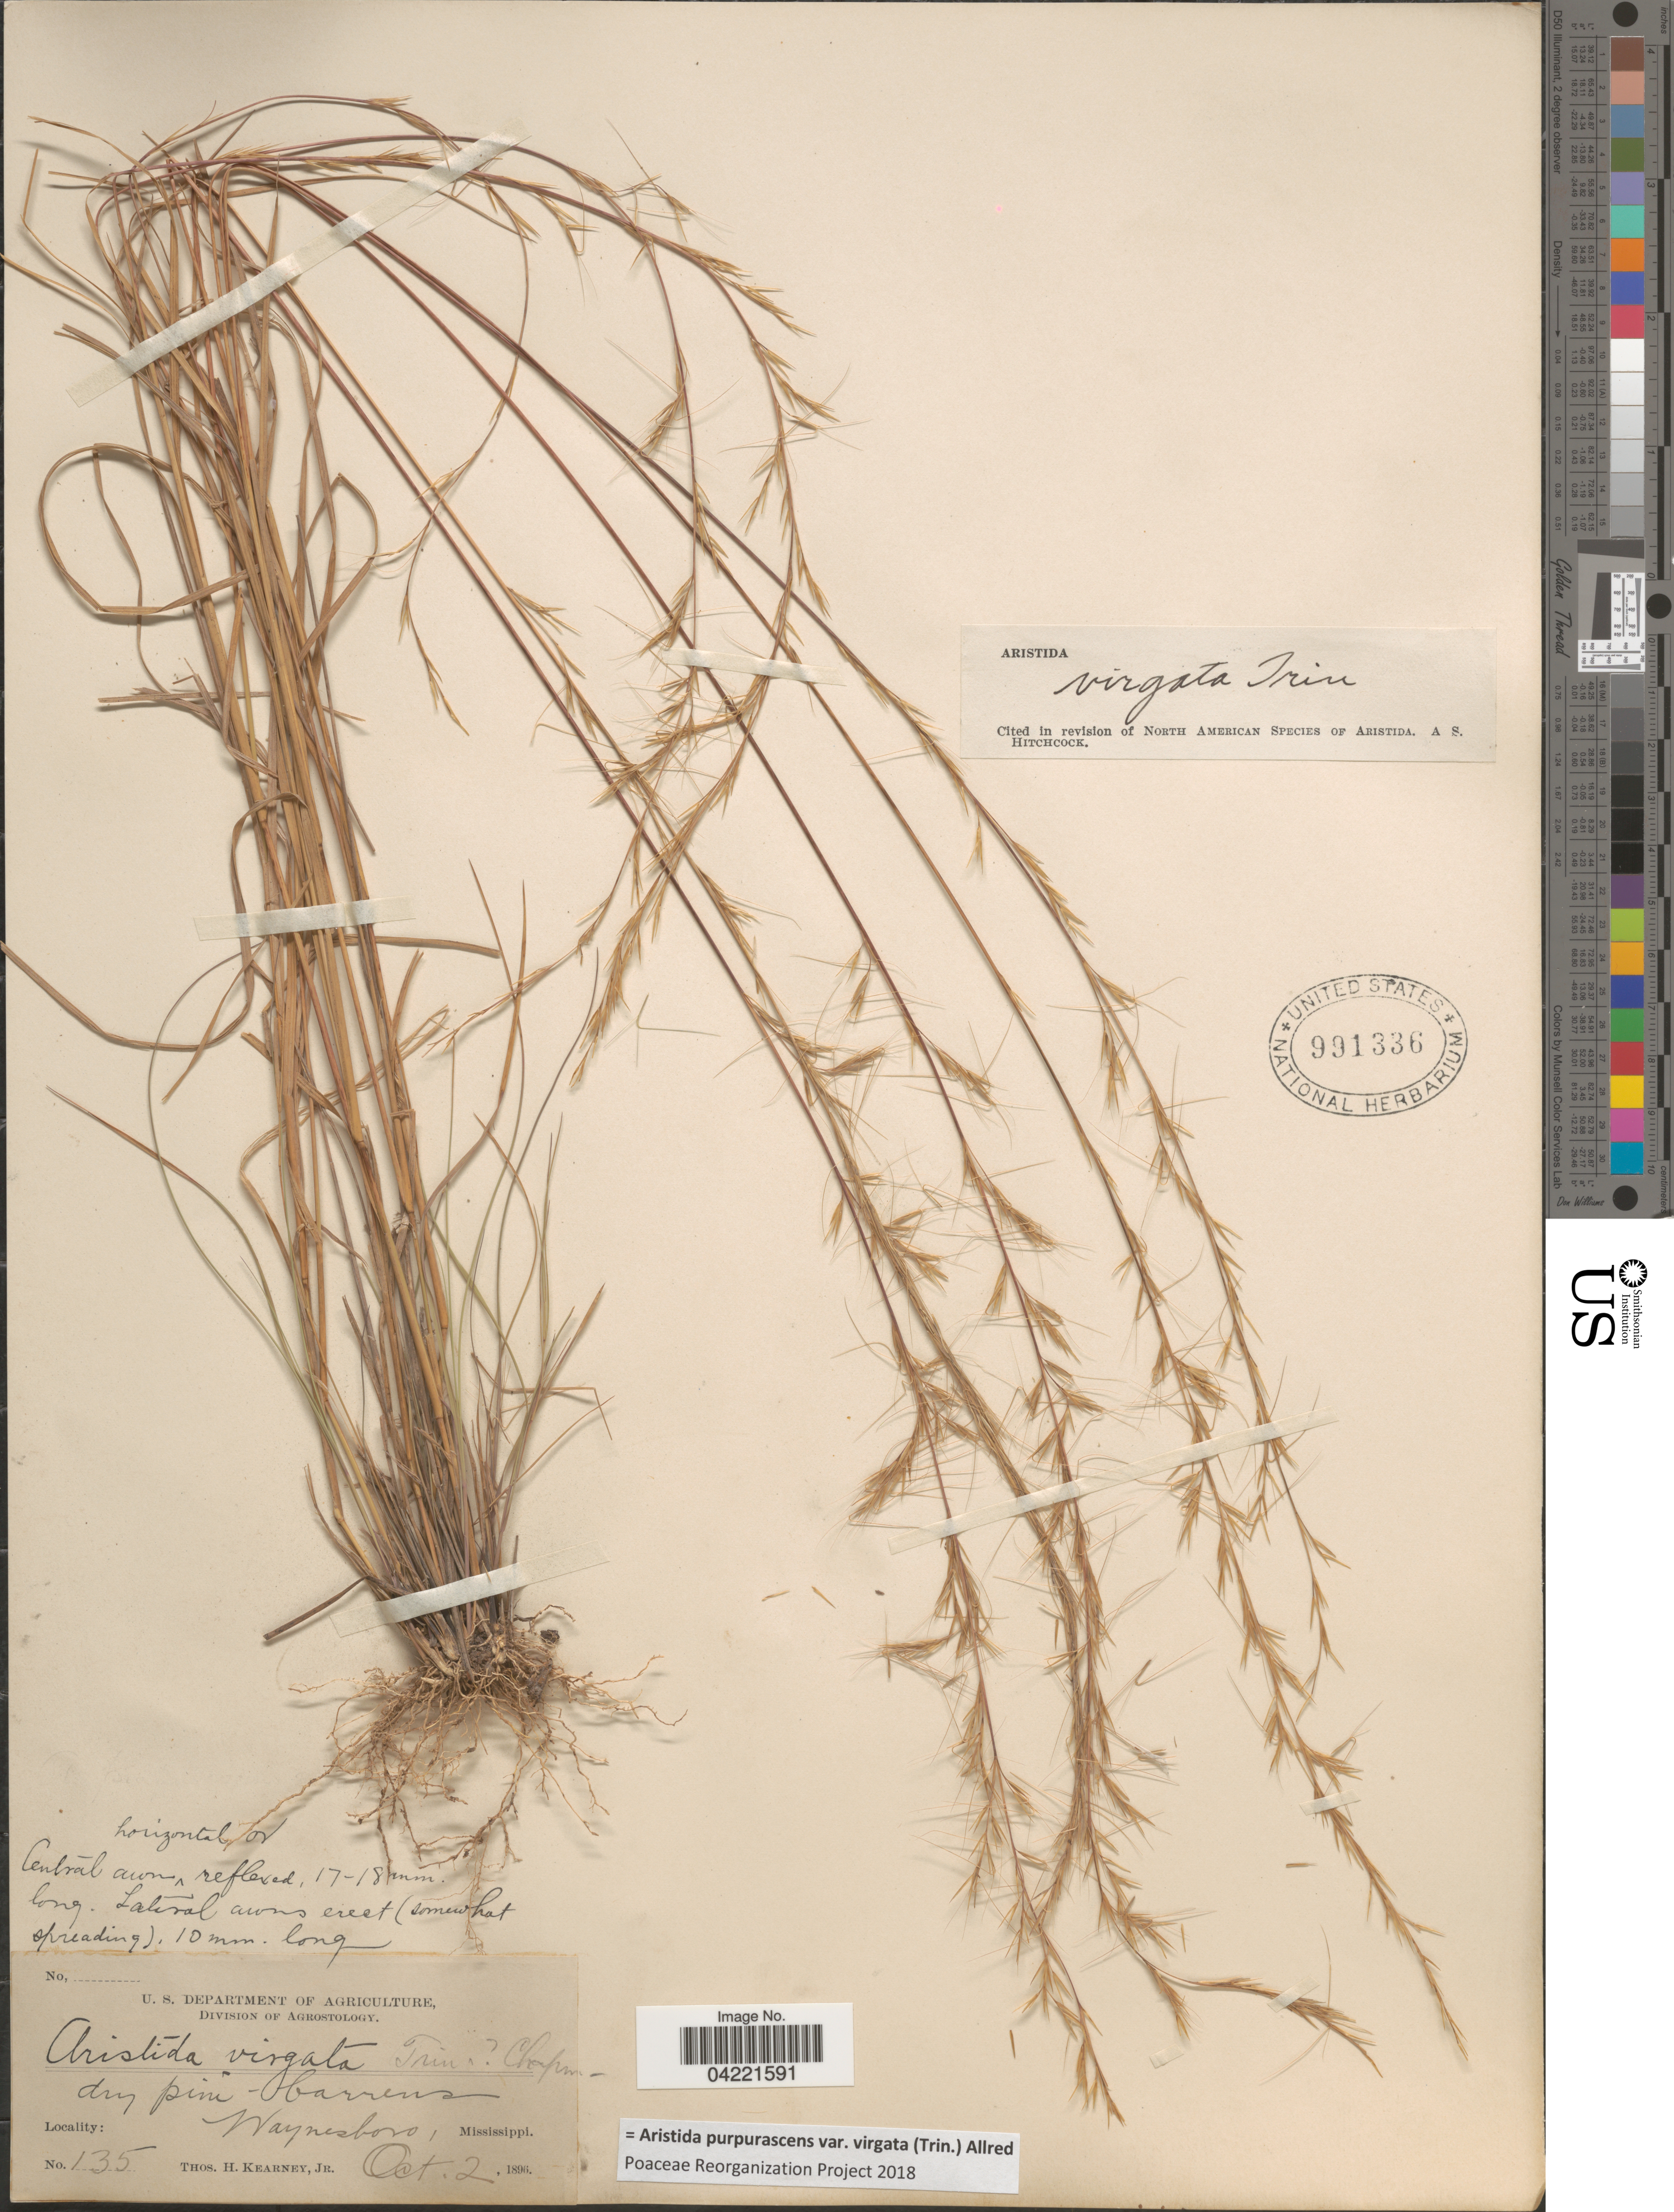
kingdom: Plantae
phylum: Tracheophyta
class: Liliopsida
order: Poales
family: Poaceae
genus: Aristida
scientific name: Aristida purpurascens var. virgata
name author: (Trin.) Allred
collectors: T. H. Kearney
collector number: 135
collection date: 1896-10-02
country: United States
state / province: Mississippi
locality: Waynesboro.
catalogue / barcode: US 991336